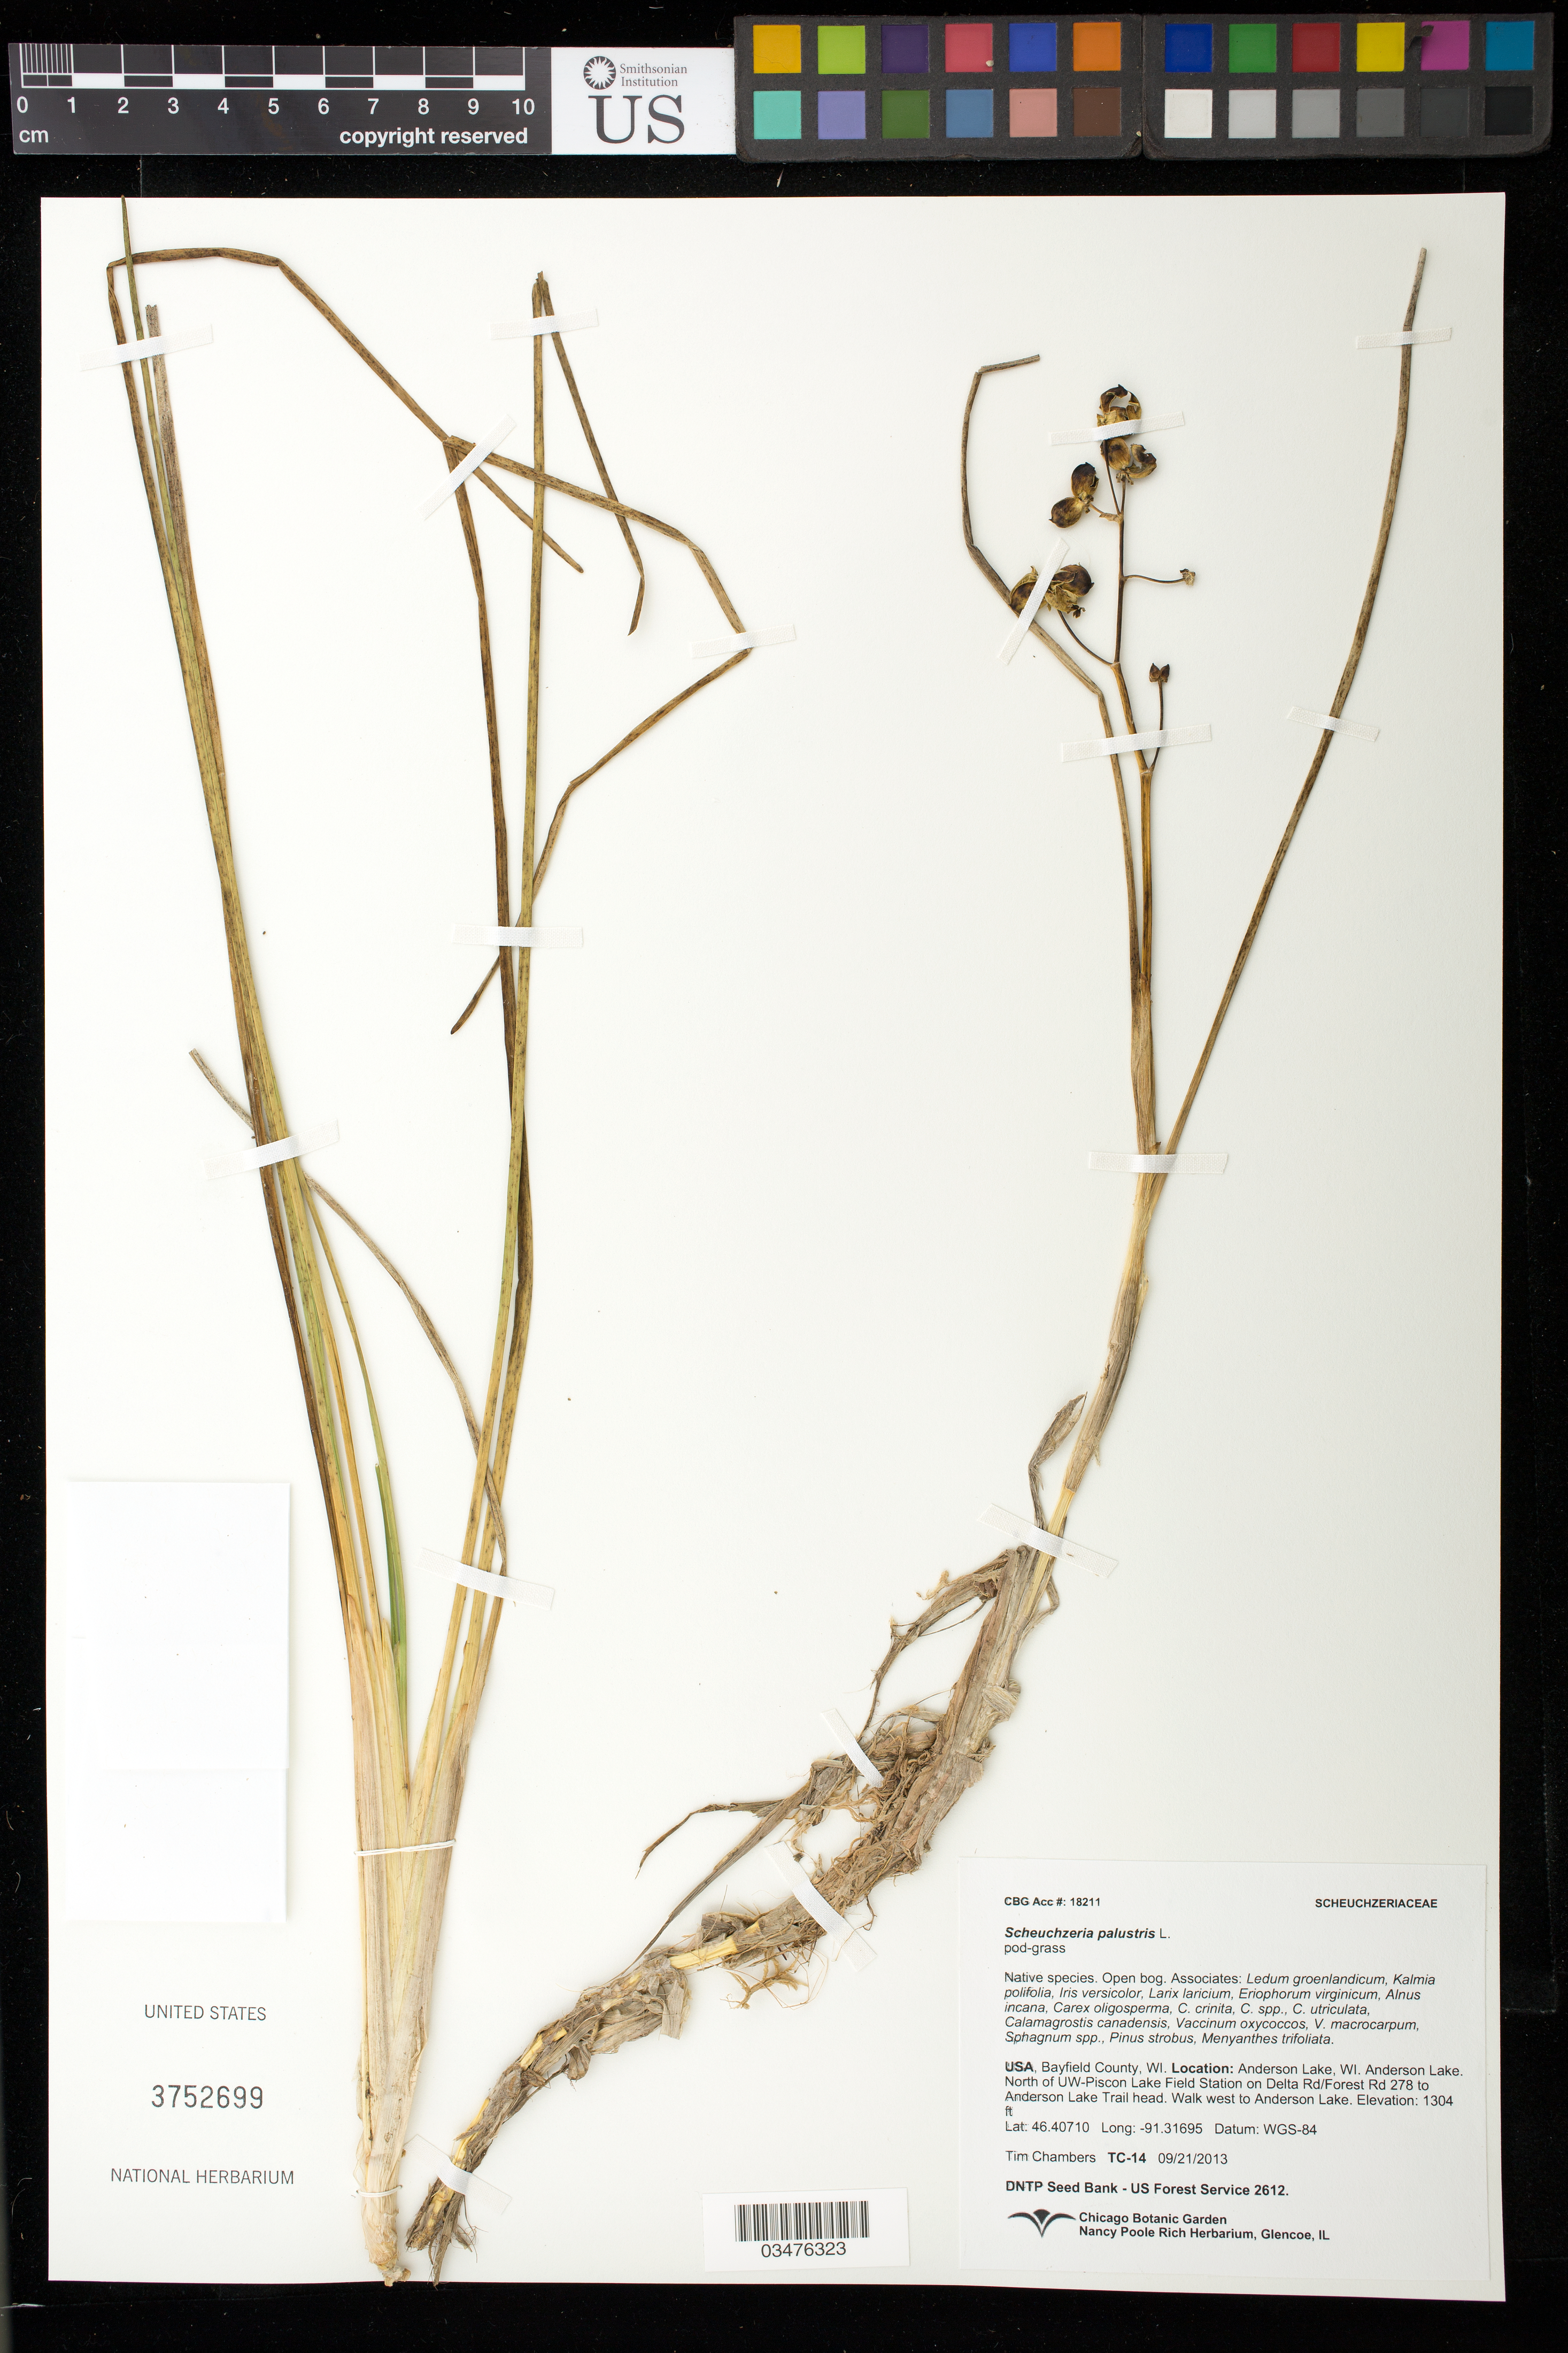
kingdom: Plantae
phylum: Tracheophyta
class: Liliopsida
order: Alismatales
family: Scheuchzeriaceae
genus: Scheuchzeria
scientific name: Scheuchzeria palustris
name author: L.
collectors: T. Chambers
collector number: TC-14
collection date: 2013-09-21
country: United States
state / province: Wisconsin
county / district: Bayfield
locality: Anderson Lake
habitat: Open bog. With Kalmia polifolia, Iris versicolor, Larix laricium, ect.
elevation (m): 397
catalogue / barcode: US 3752699